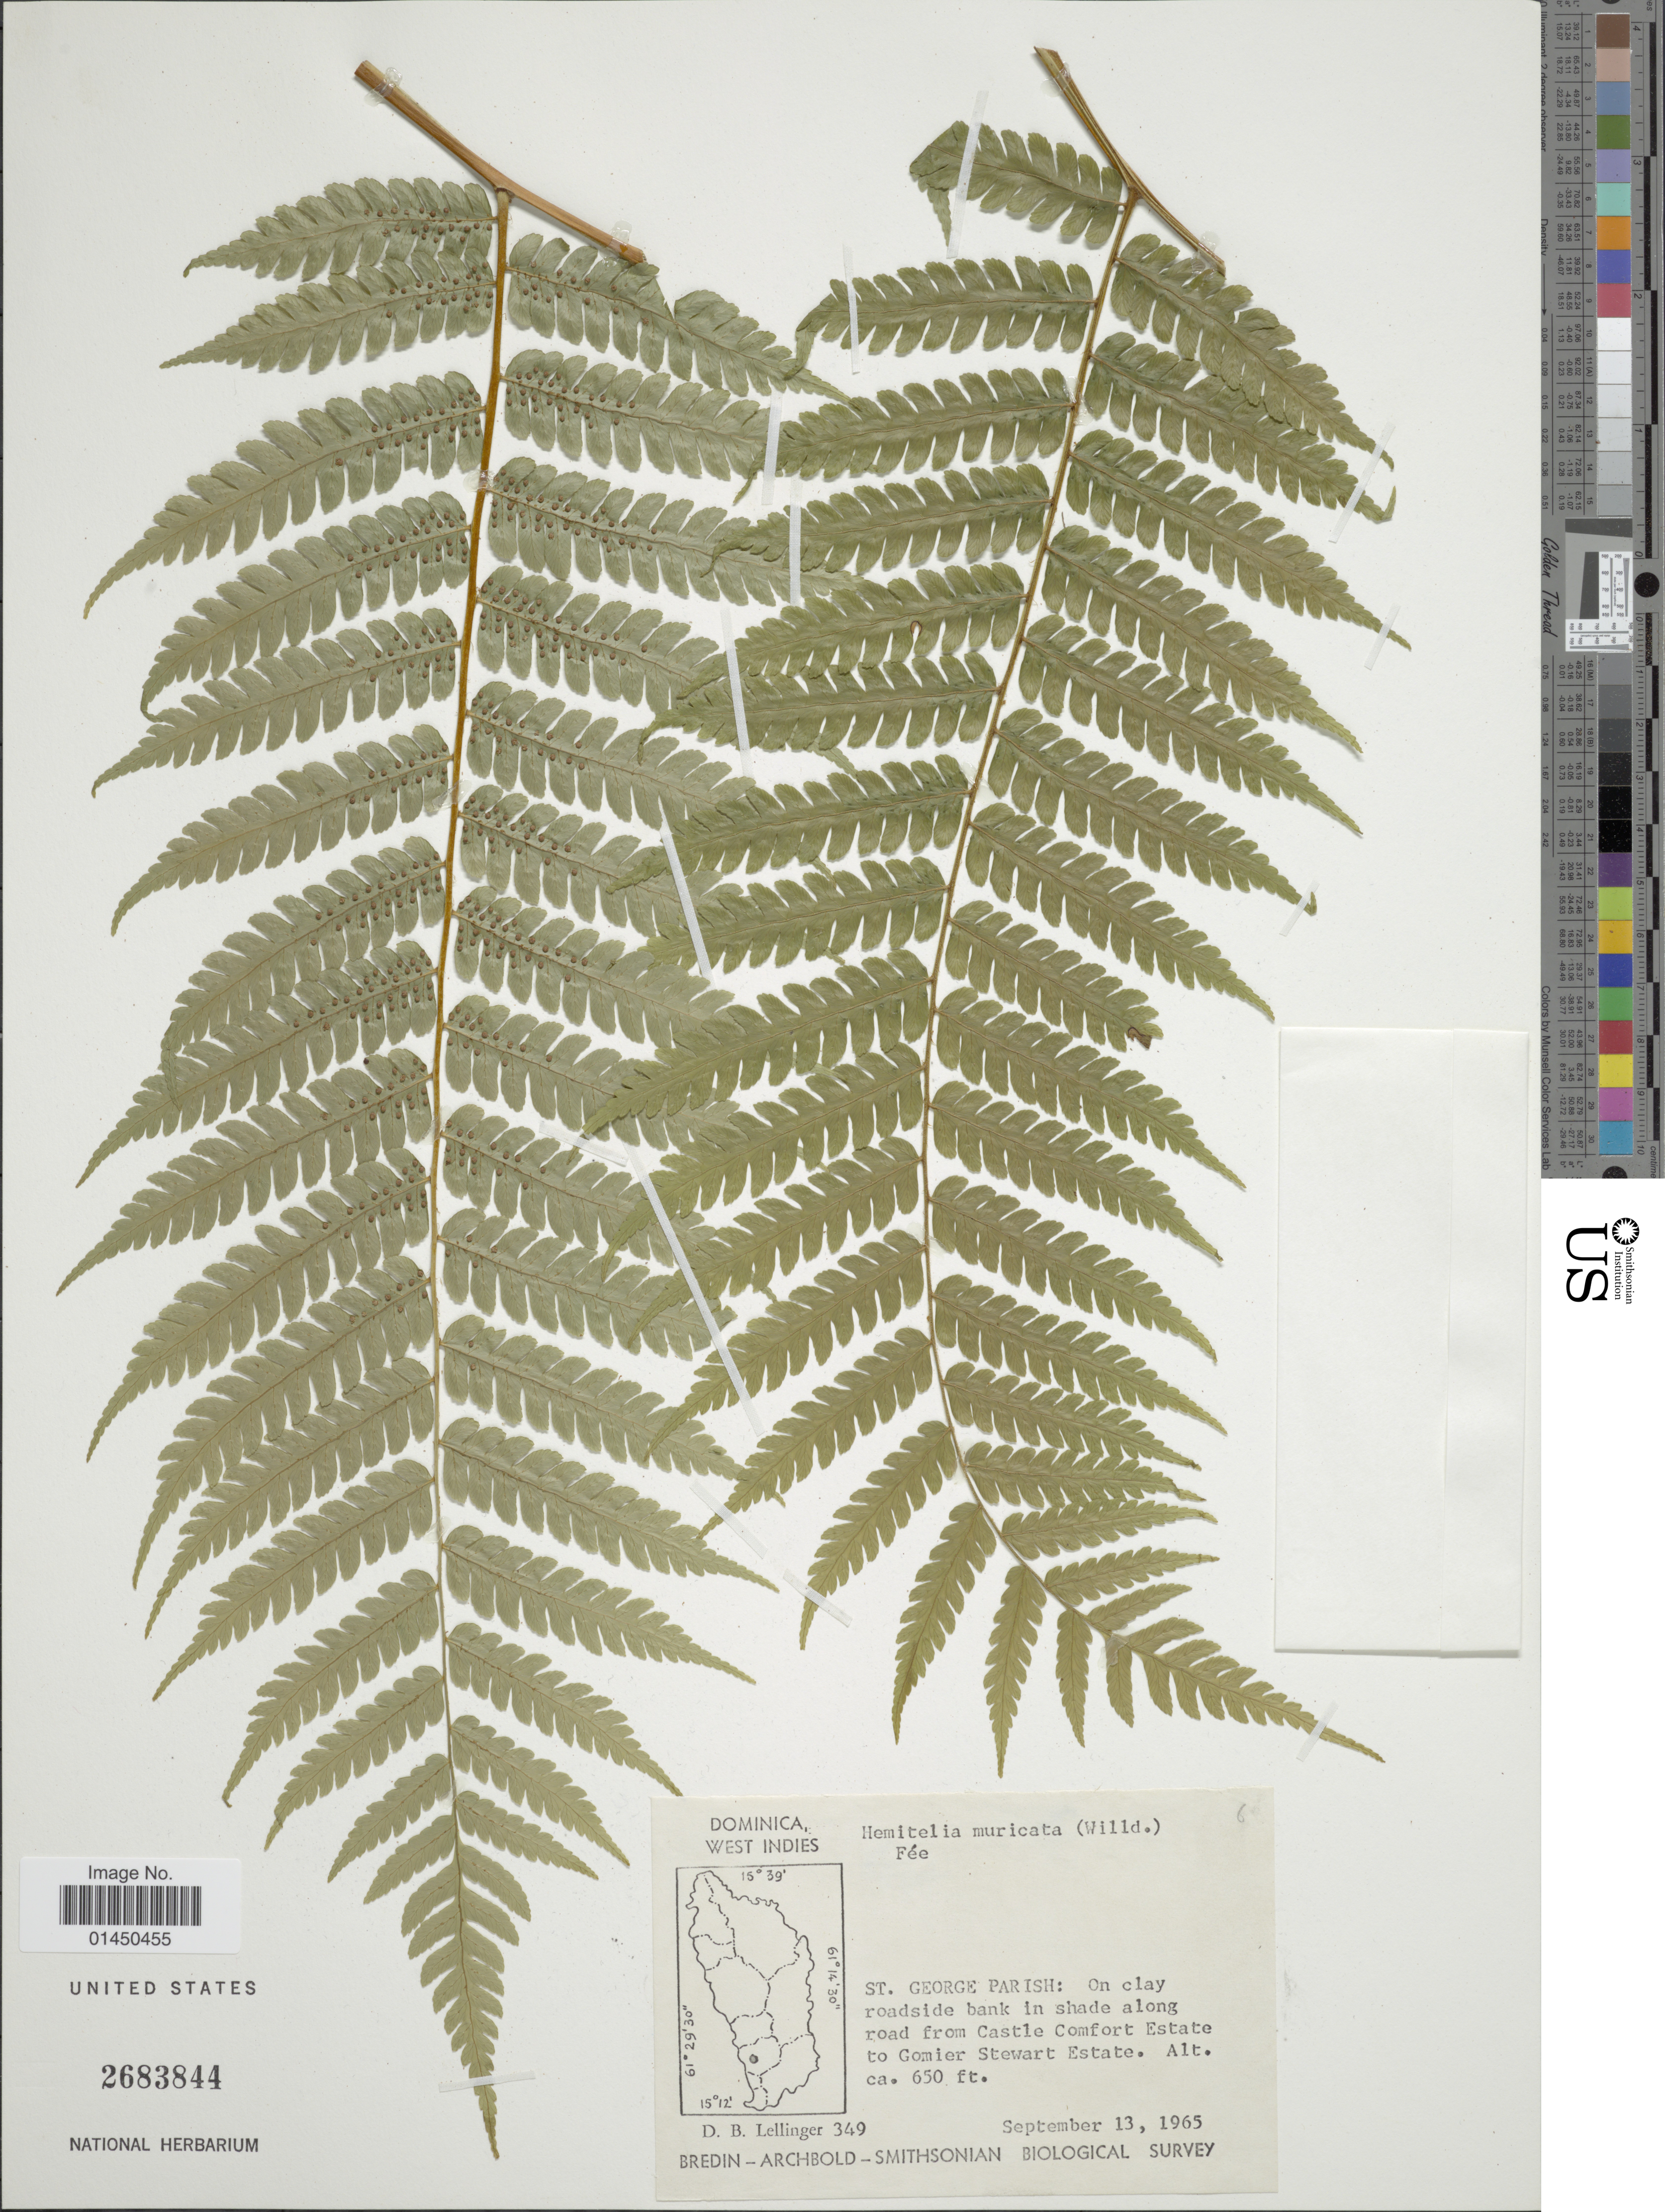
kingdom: Plantae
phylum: Tracheophyta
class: Polypodiopsida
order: Cyatheales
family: Cyatheaceae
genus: Cyathea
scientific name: Cyathea muricata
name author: (Willd.) Fée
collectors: D. B. Lellinger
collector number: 349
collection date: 1965-09-13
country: Dominica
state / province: St. George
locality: On clay roadside bank in shade along road from Castle Comfort Estate to Gomier Stewart Estate.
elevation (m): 198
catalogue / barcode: US 2683844